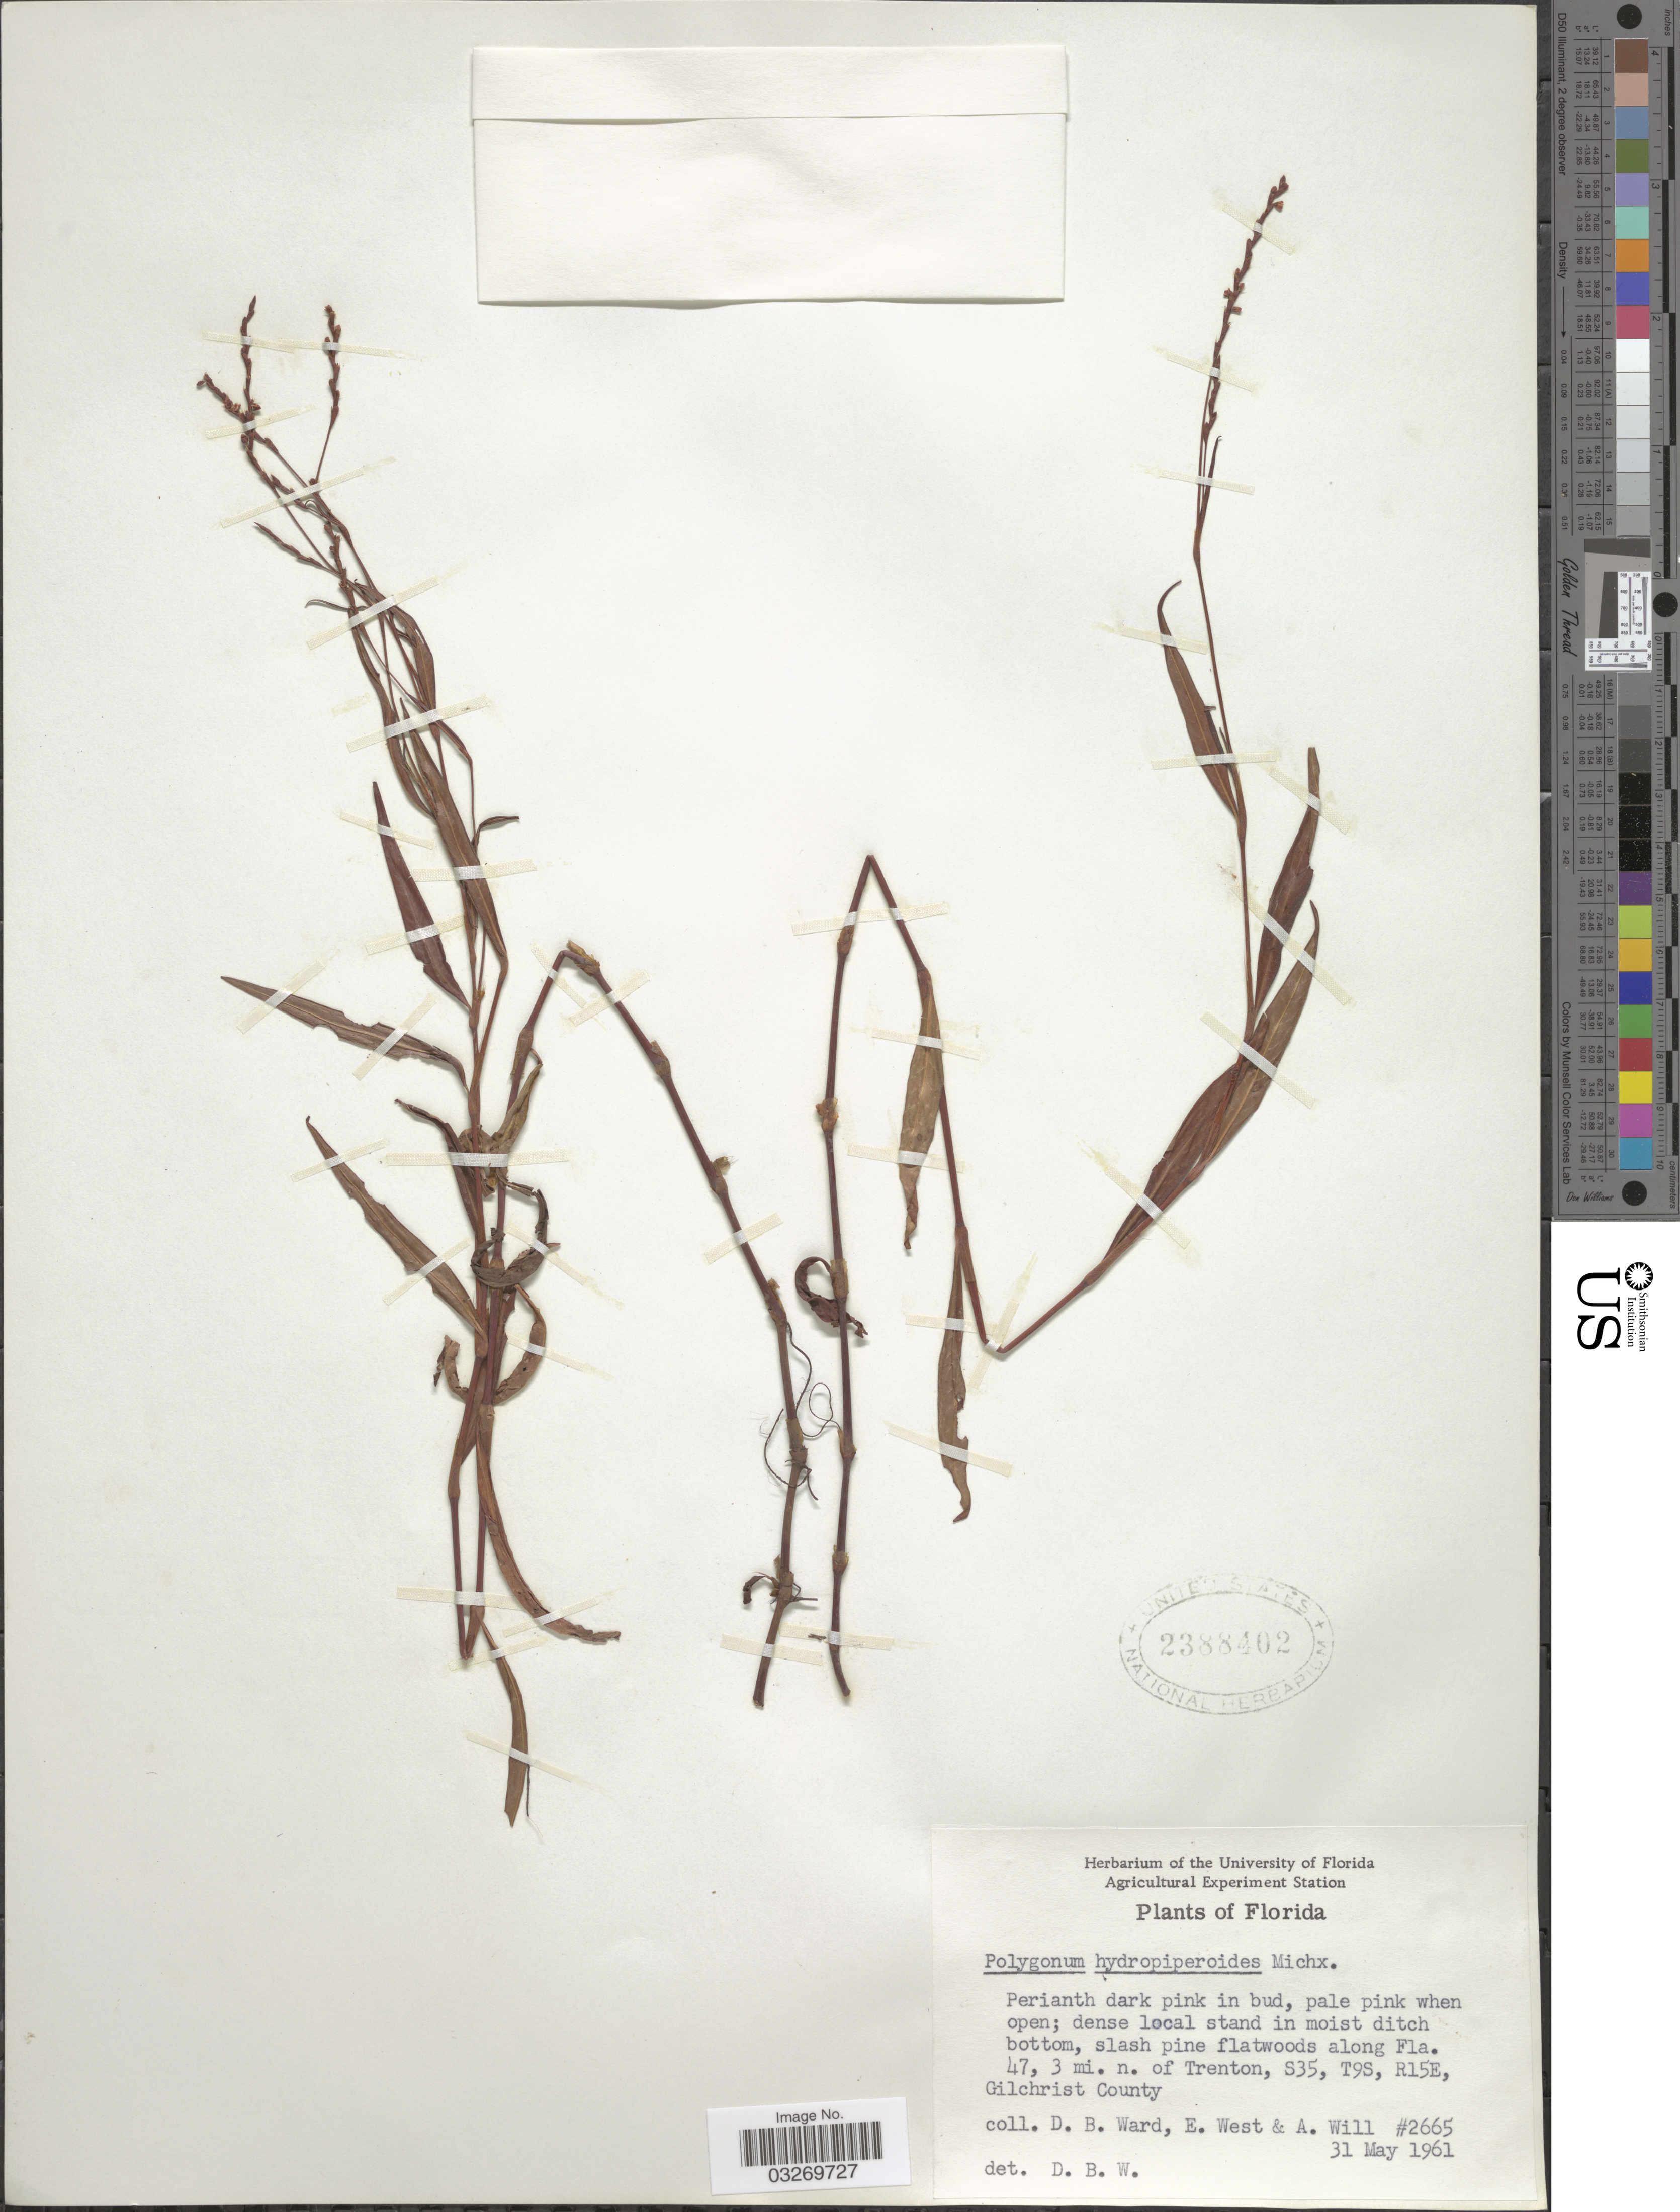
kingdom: Plantae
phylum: Tracheophyta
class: Magnoliopsida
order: Caryophyllales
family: Polygonaceae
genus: Persicaria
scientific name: Persicaria hydropiperoides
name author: (Michx.) Small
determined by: Atha, D. E.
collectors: D. B. Ward, E. West & A. Will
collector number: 2665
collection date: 1961-05-31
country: United States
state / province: Florida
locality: Slash pine flatwoods along Fla. 47, 3 mi. n. of Trenton, S35, T9S, R15E, Gilchrist County.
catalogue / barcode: US 2388402